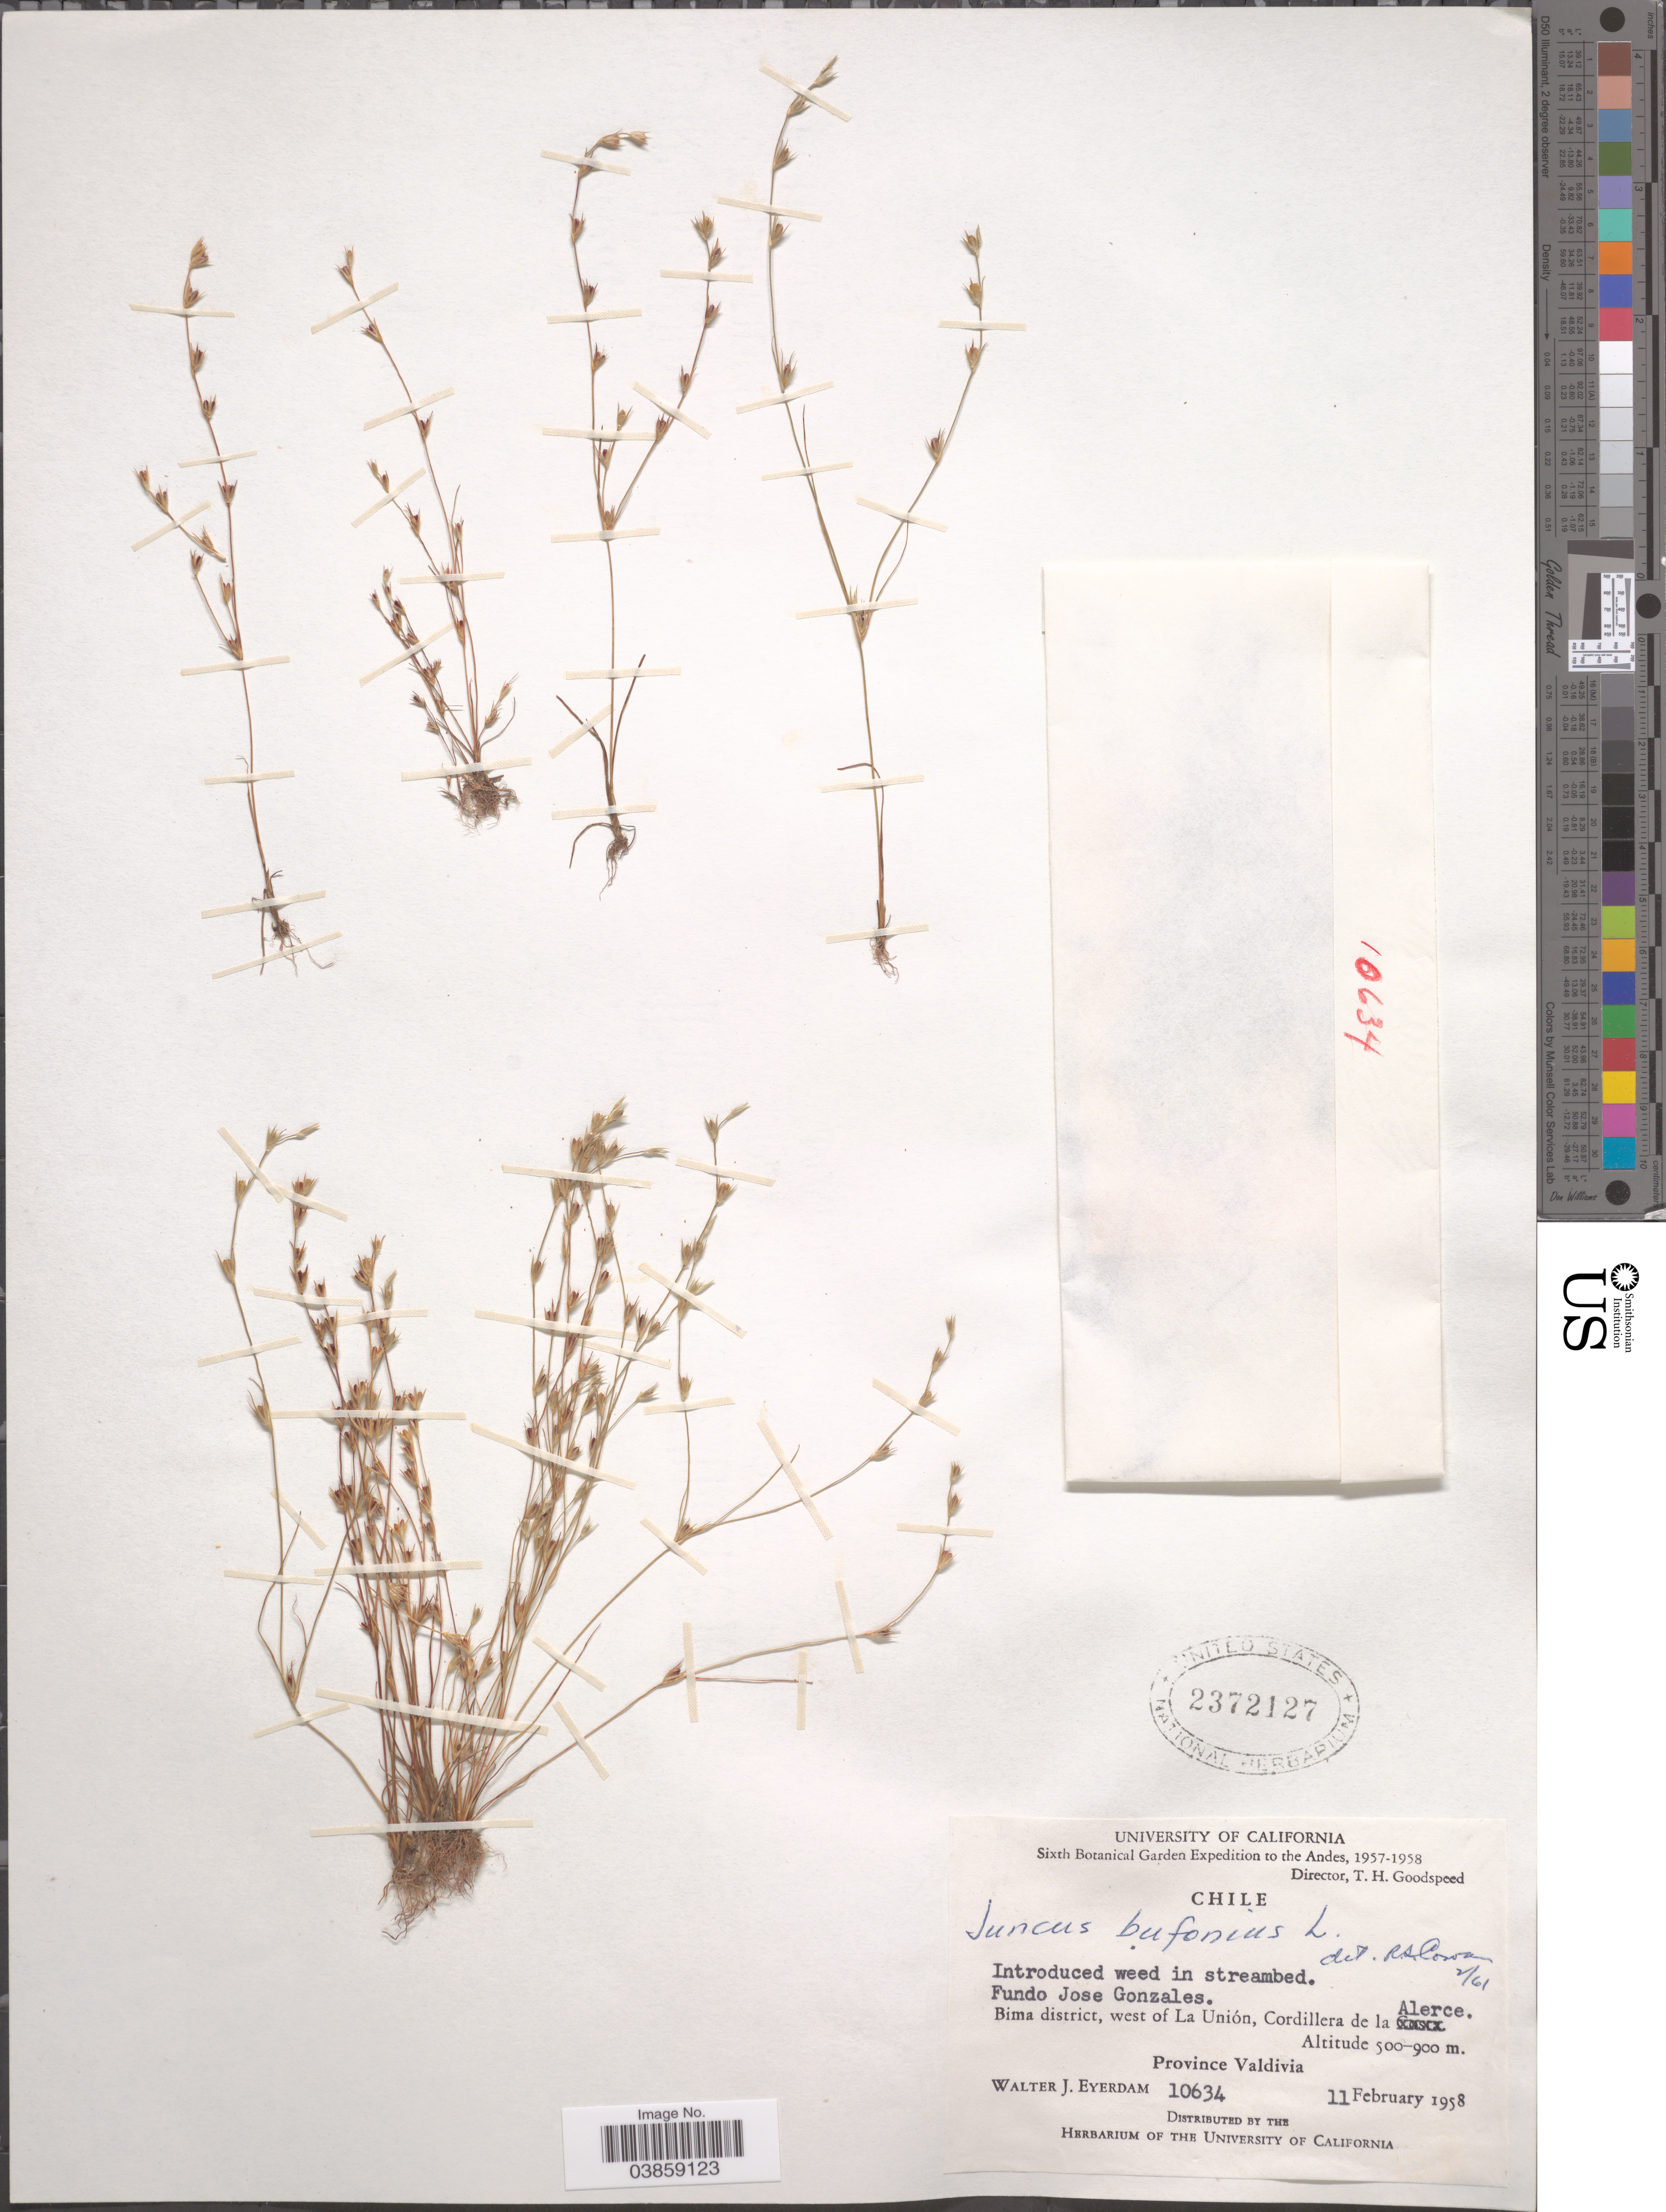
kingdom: Plantae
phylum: Tracheophyta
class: Liliopsida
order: Poales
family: Juncaceae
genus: Juncus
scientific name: Juncus bufonius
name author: L.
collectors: W. J. Eyerdam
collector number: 10634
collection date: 1958-02-11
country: Chile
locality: Fundo Jose Gonzales. Bima district, west of La Unión, Cordillera de la Alerce. Province Valdivia.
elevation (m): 500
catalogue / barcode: US 2372127